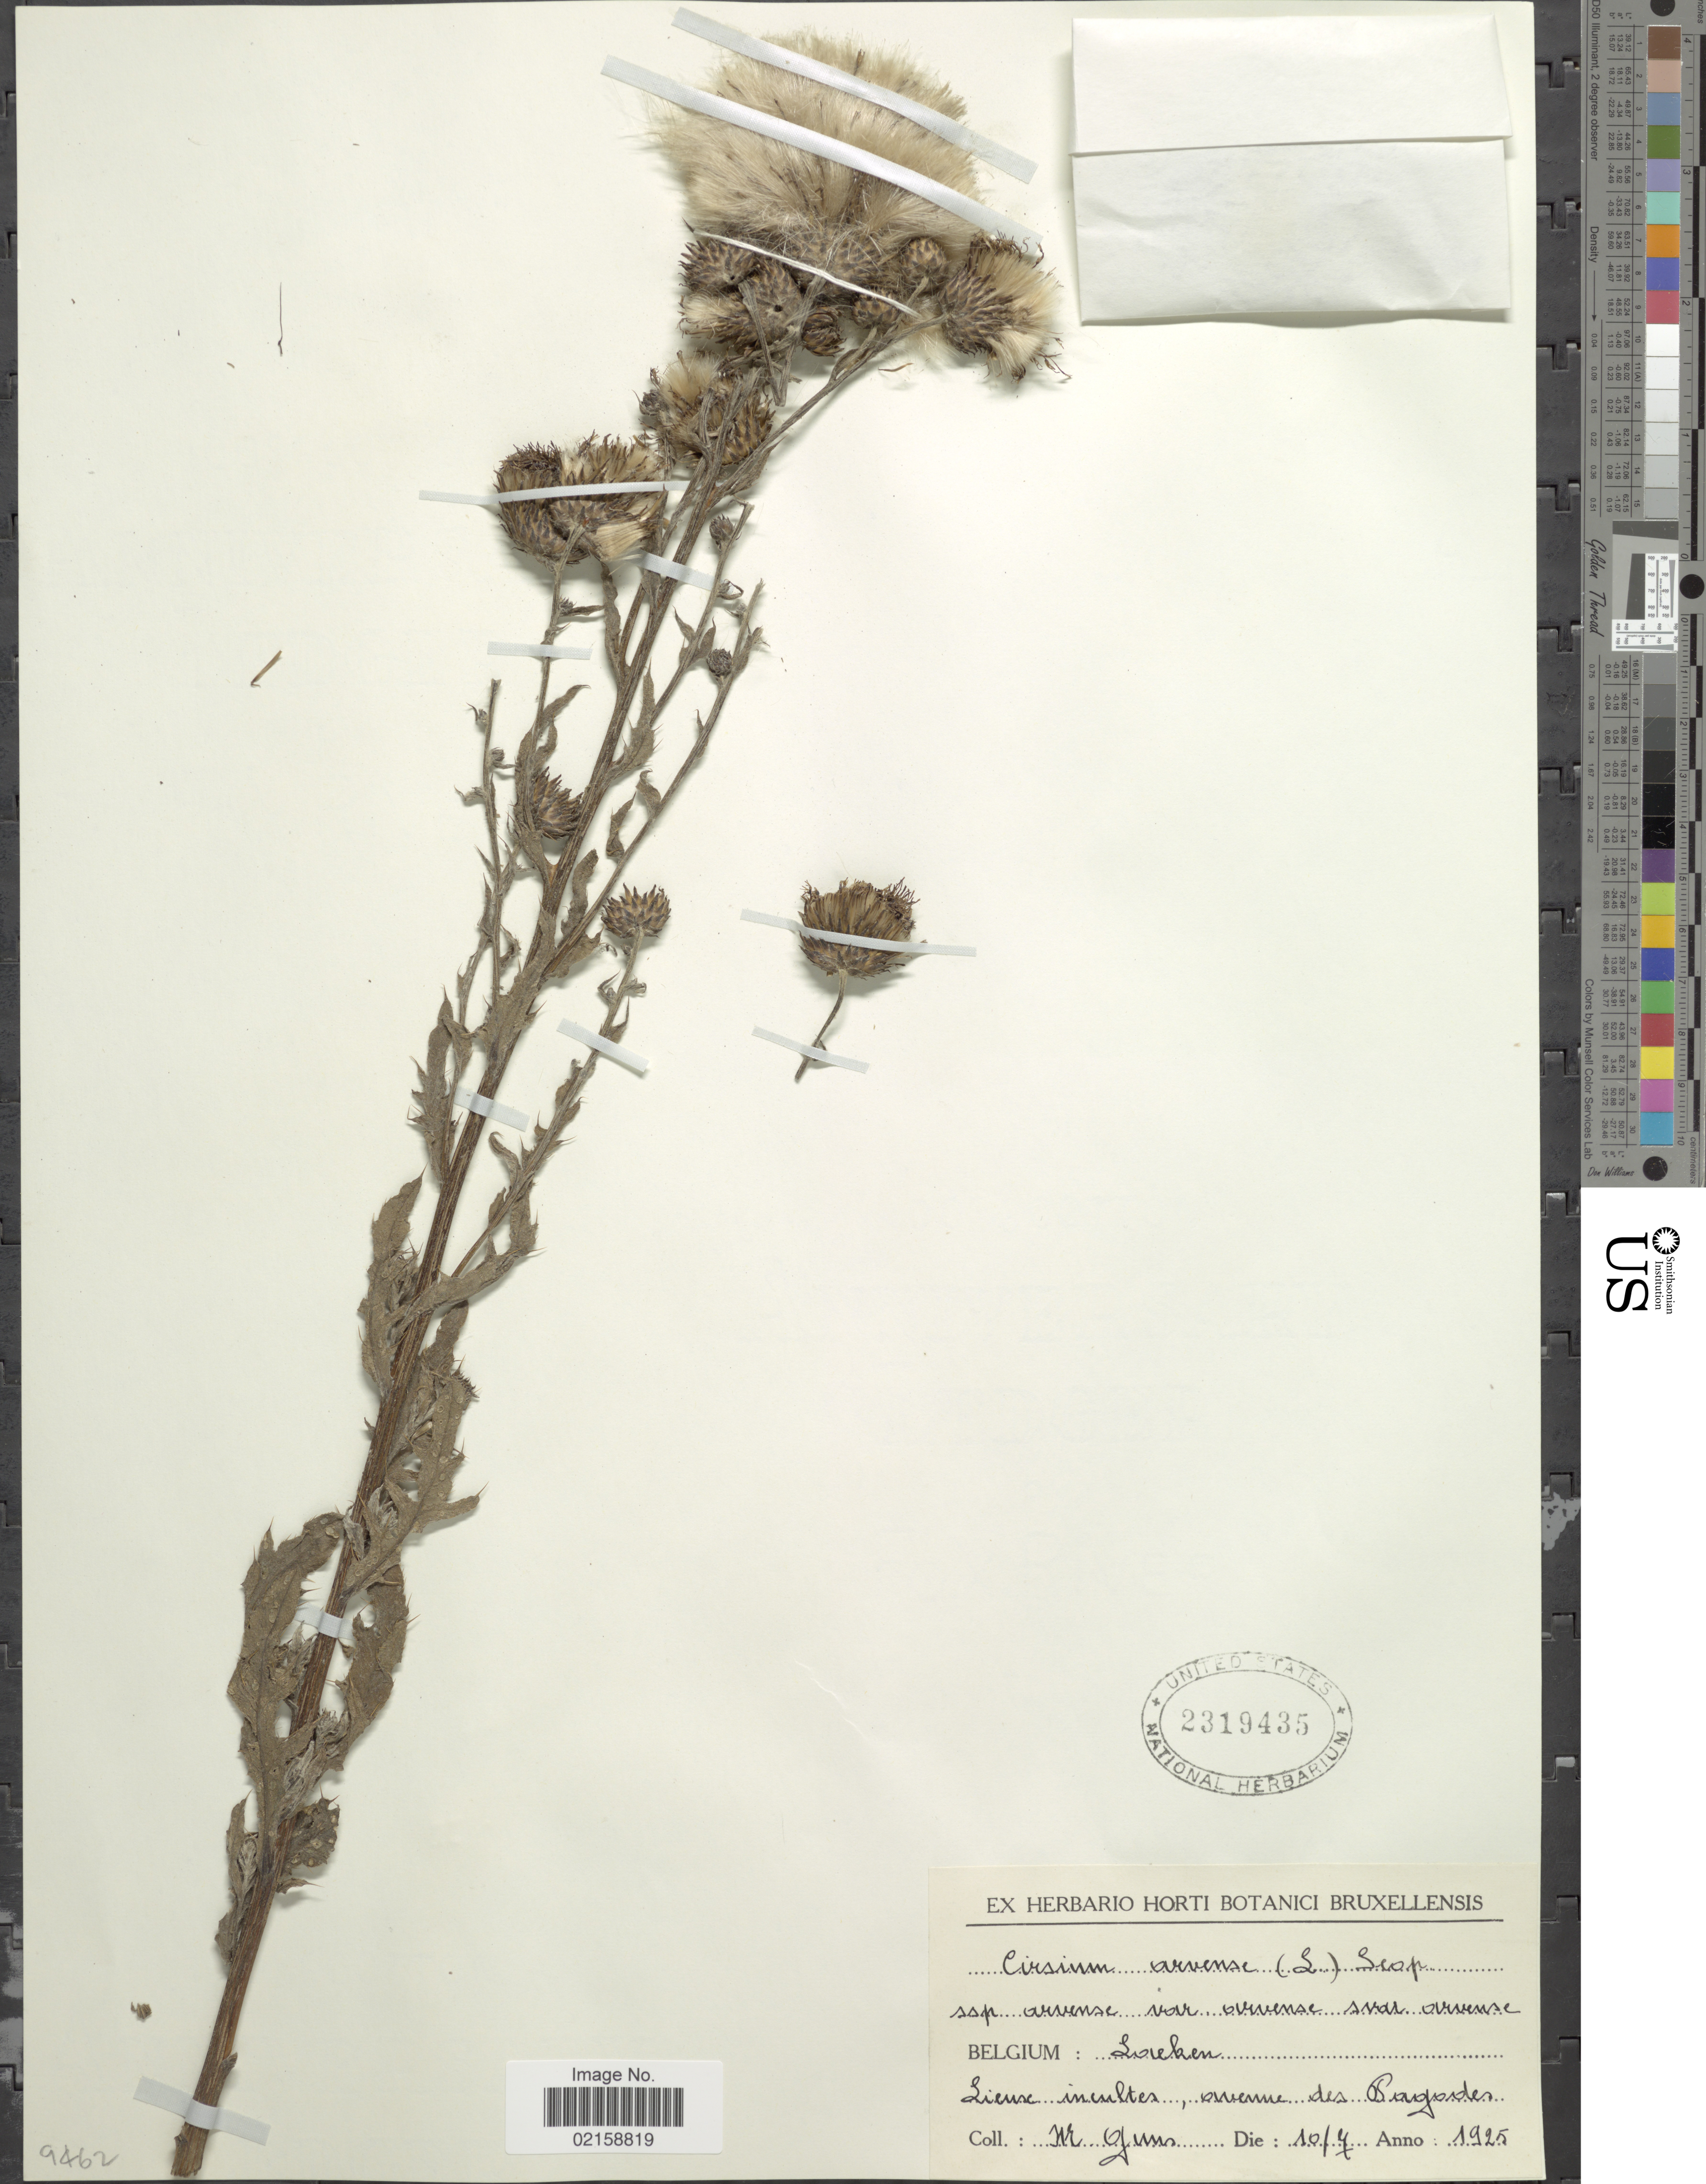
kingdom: Plantae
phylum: Tracheophyta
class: Magnoliopsida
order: Asterales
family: Asteraceae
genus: Cirsium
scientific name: Cirsium arvense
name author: (L.) Scop.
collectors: M. Guns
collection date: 1925-07-10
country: Belgium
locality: Louken, Lieux incultes, avenne des Payordes. [interpreted]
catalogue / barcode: US 2319435